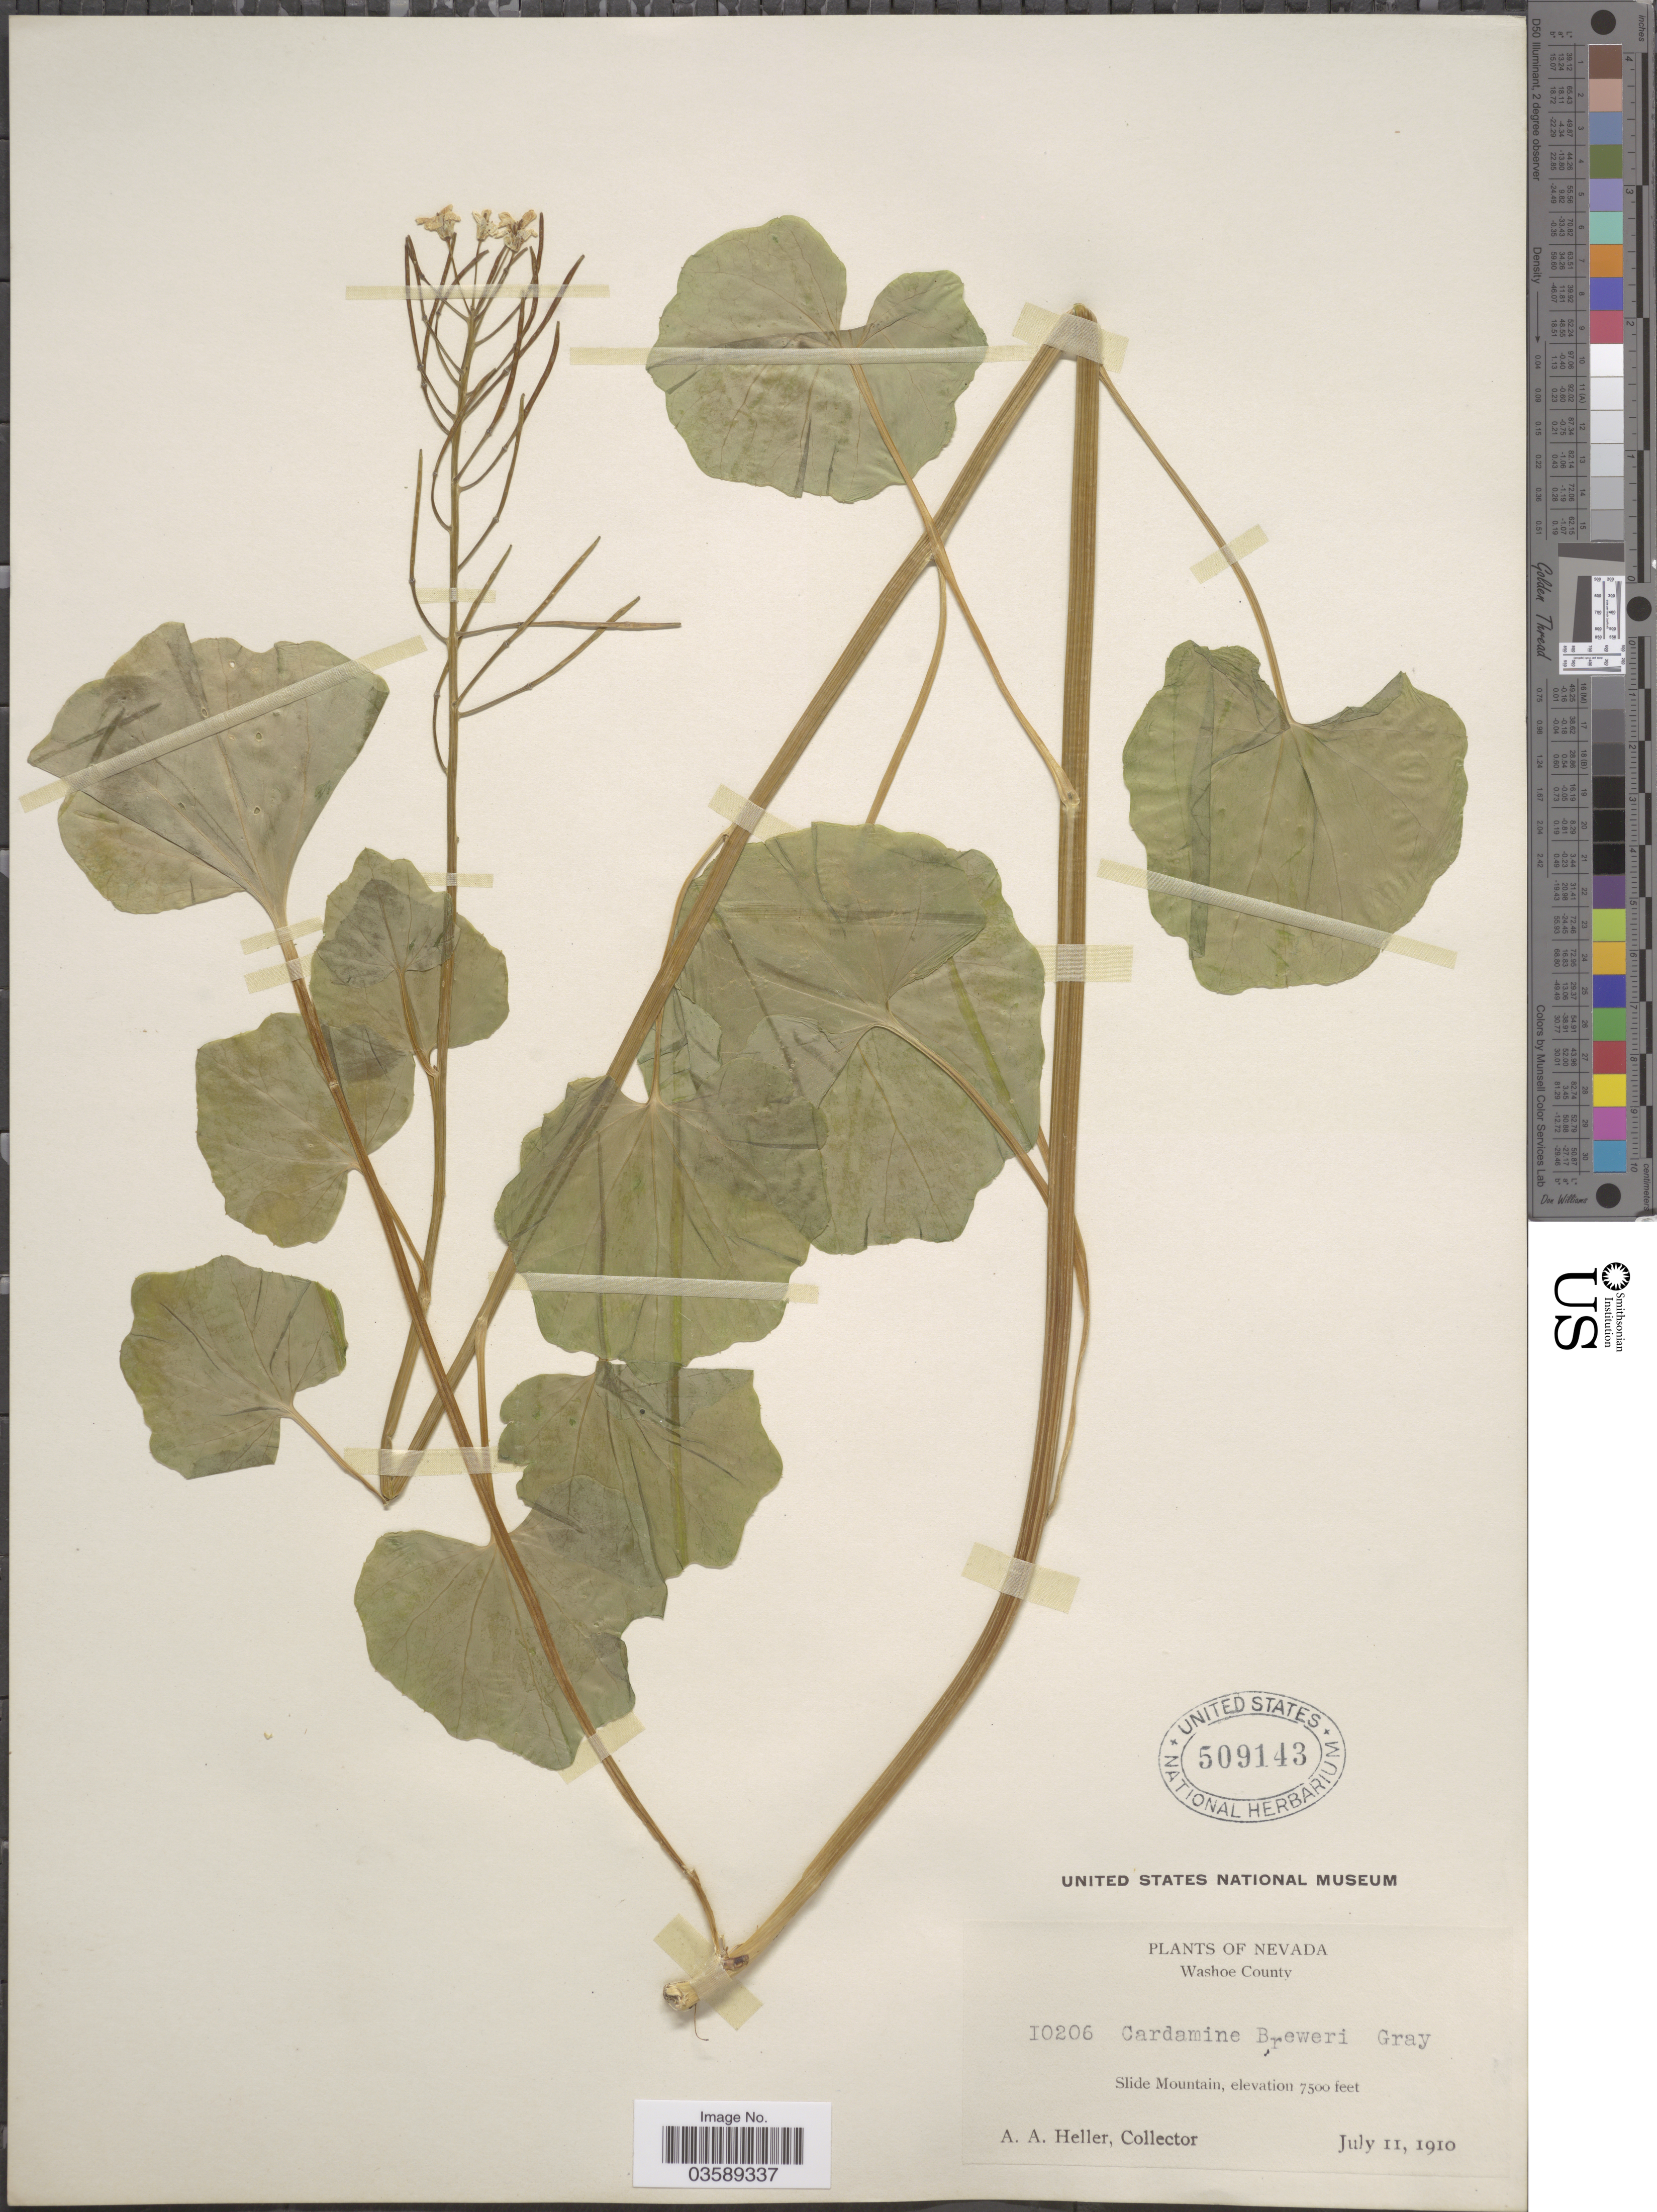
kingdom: Plantae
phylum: Tracheophyta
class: Magnoliopsida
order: Brassicales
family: Brassicaceae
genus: Cardamine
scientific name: Cardamine lyallii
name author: S. Watson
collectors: A. A. Heller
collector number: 10206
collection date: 1910-07-11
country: United States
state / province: Nevada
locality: Washoe County. Slide Mountain.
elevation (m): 2286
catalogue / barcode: US 509143